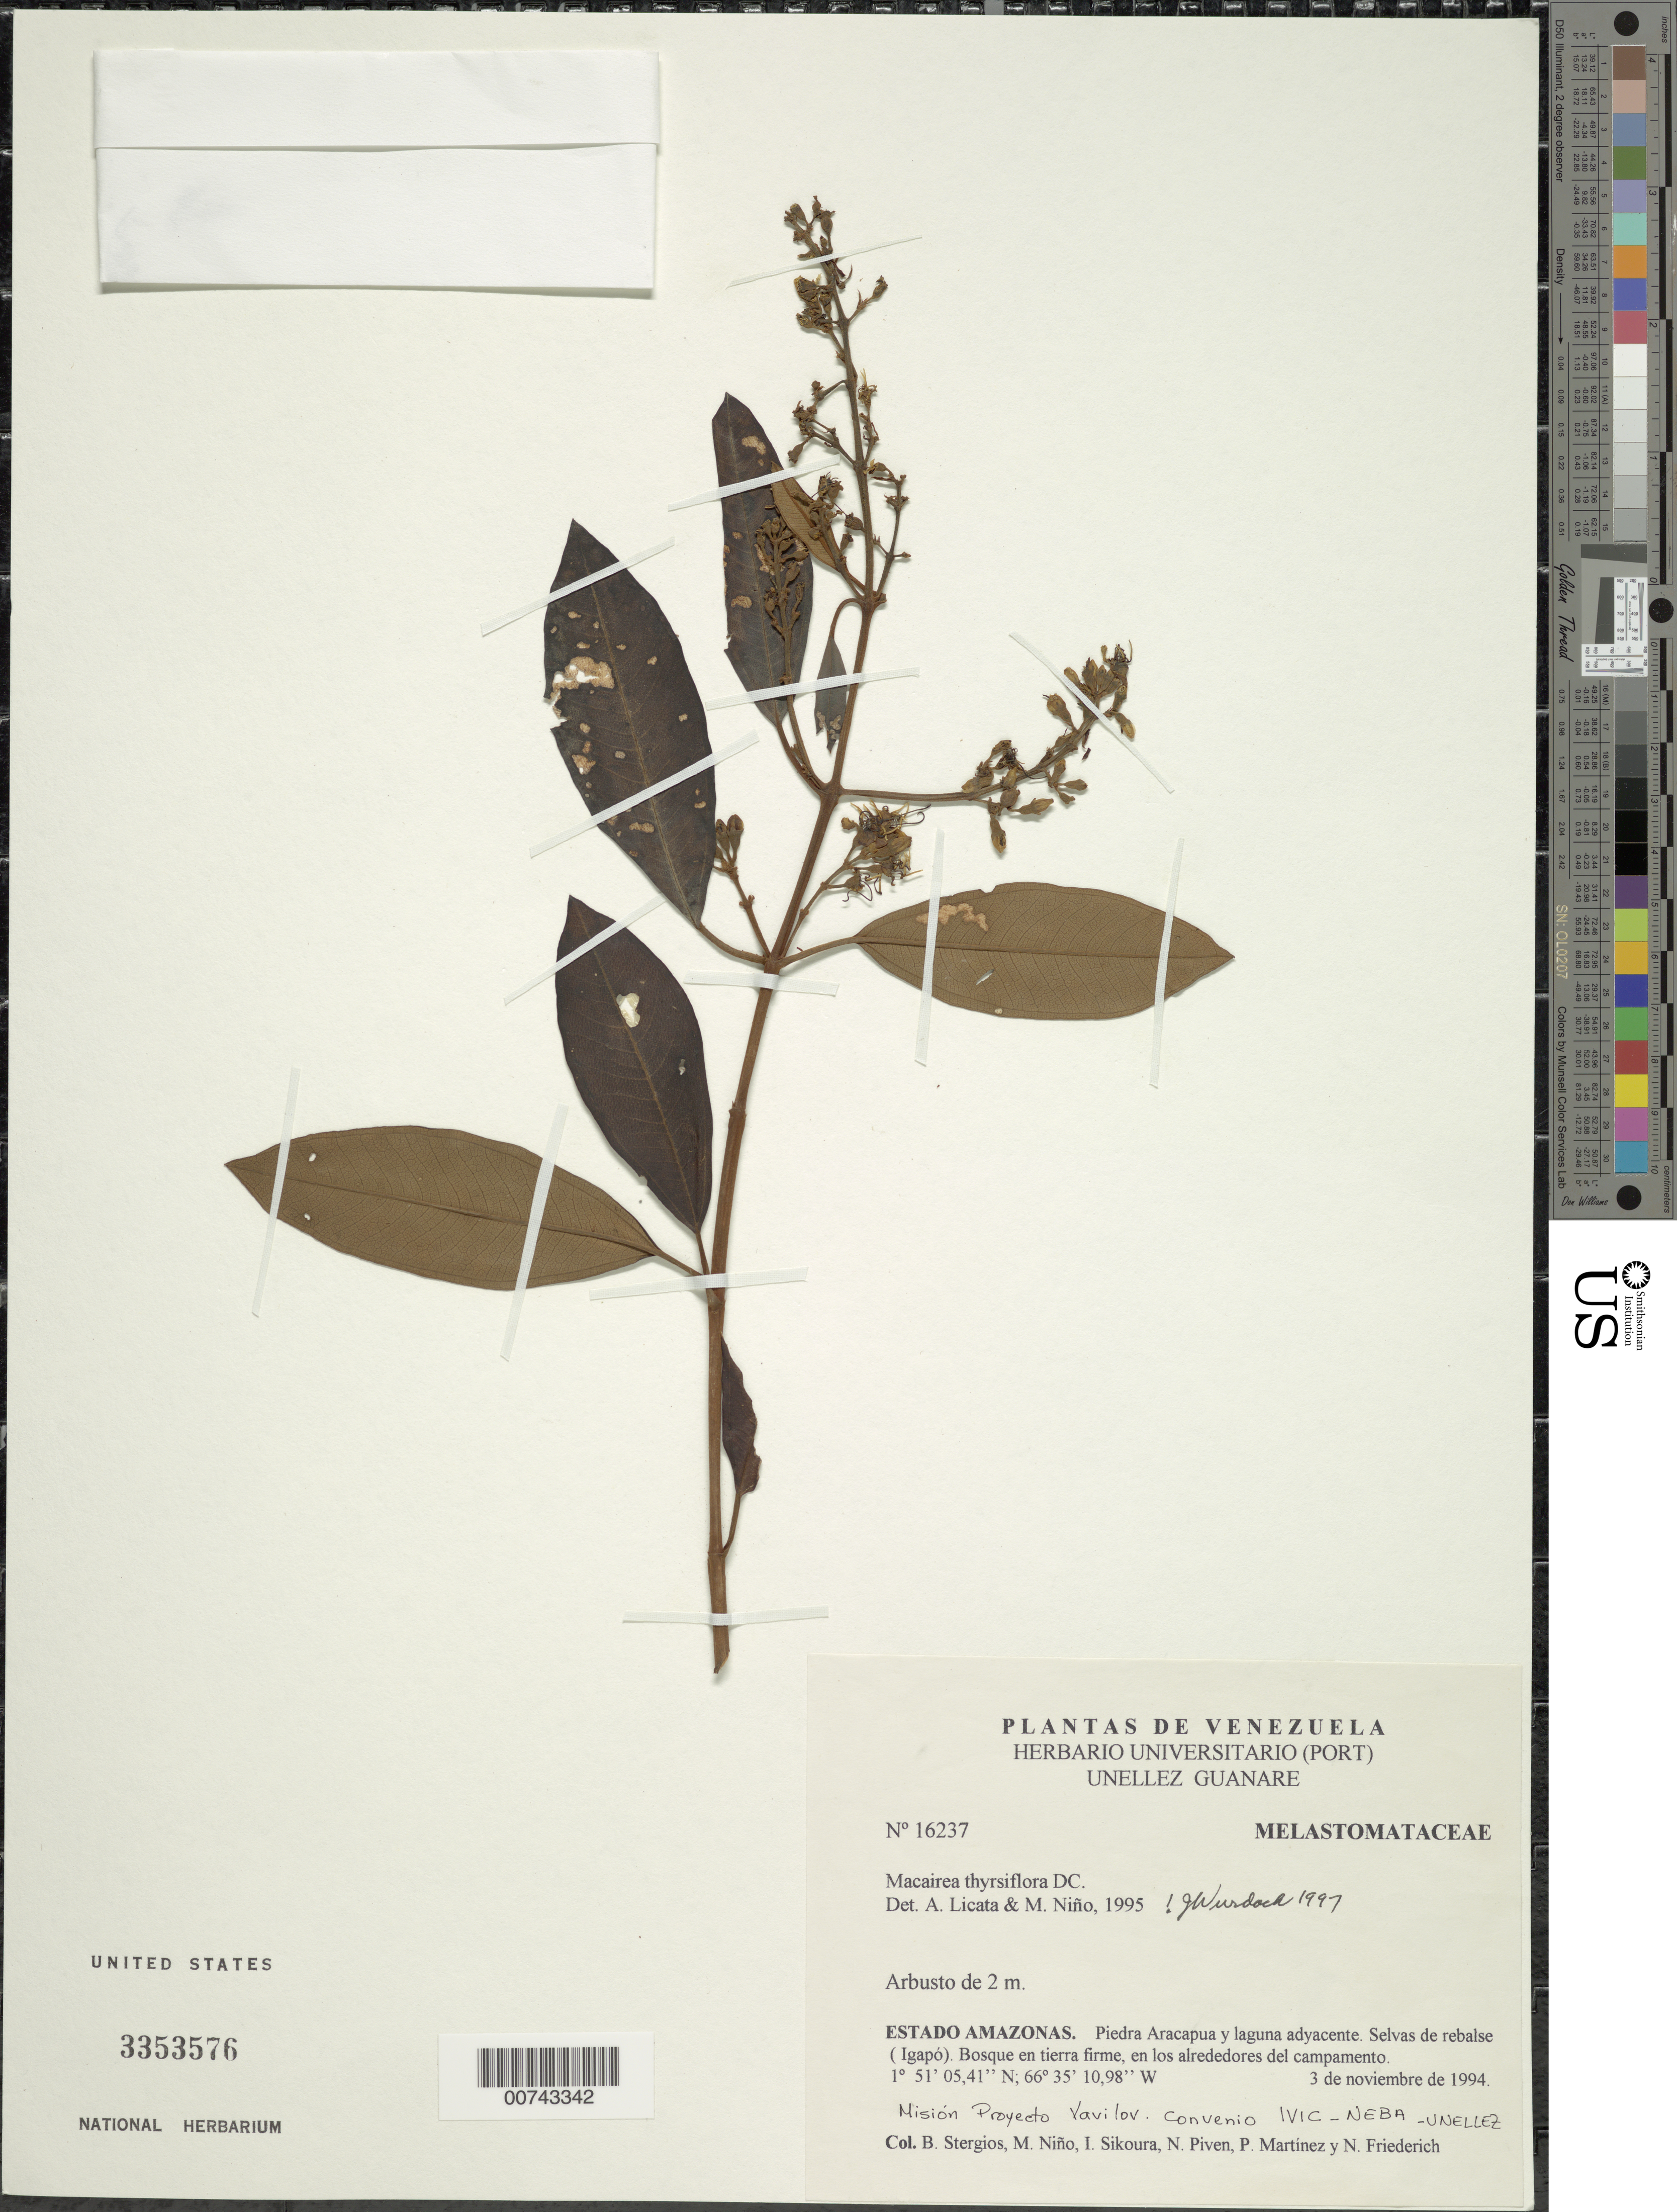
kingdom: Plantae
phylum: Tracheophyta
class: Magnoliopsida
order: Myrtales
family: Melastomataceae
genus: Macairea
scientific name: Macairea thyrsiflora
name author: DC.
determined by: Nunes da Silva, Diego, (RB), Jardim Botanico do Rio de Janeiro - Herbario (BRAZIL)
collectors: B. G. Stergios, S. M. Niño, I. Sikoura, N. Piven, P. Martinez & N. Friederich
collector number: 16237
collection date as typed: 3-Nov-94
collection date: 1994-11-03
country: Venezuela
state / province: Amazonas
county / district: Río Negro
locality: Piedra Aracapua y laguna adyacente; Mision Proyecto Vavilov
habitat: Selvas de rebalse (Igapo). Bosque en tierra firme, en los alrededores del campamento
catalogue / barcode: US 3353576